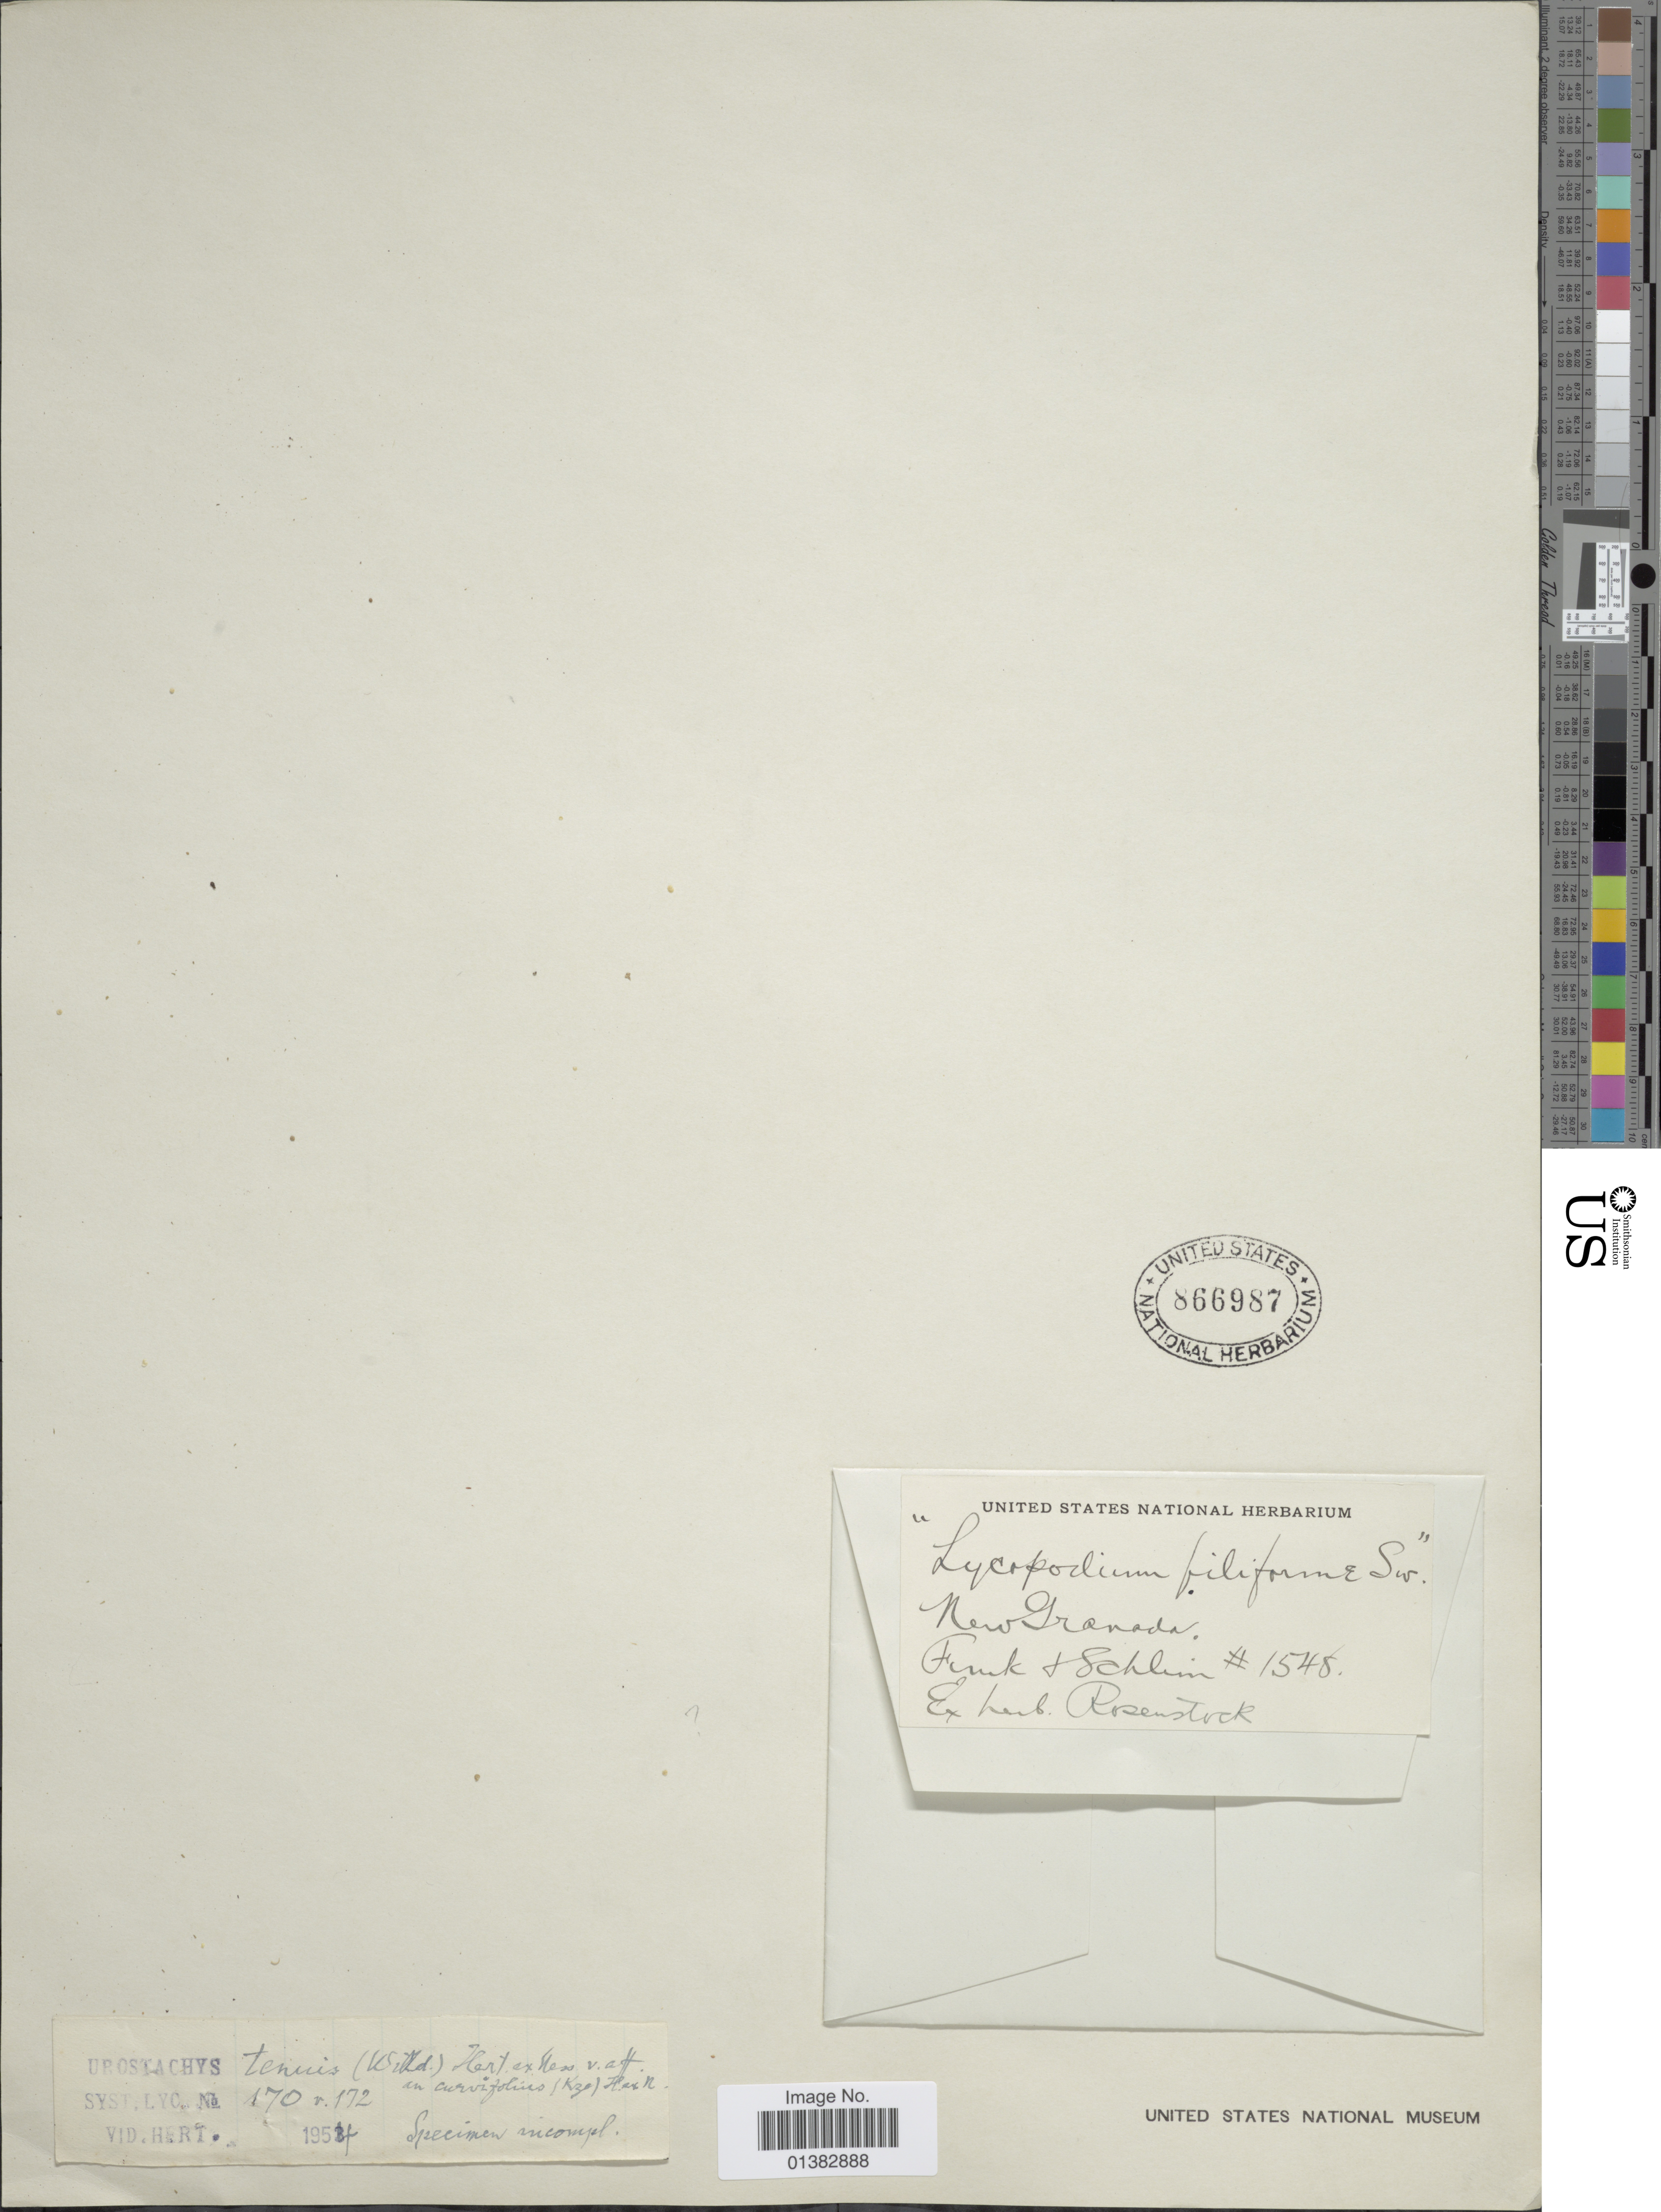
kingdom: Plantae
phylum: Tracheophyta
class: Lycopodiopsida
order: Lycopodiales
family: Lycopodiaceae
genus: Phlegmariurus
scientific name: Phlegmariurus tenuis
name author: (Humb. & Bonpl. ex Willd.) B. Øllg.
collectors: -. Funk & L. Schlim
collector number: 1546*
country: Colombia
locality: New Granada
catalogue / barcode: US 866987